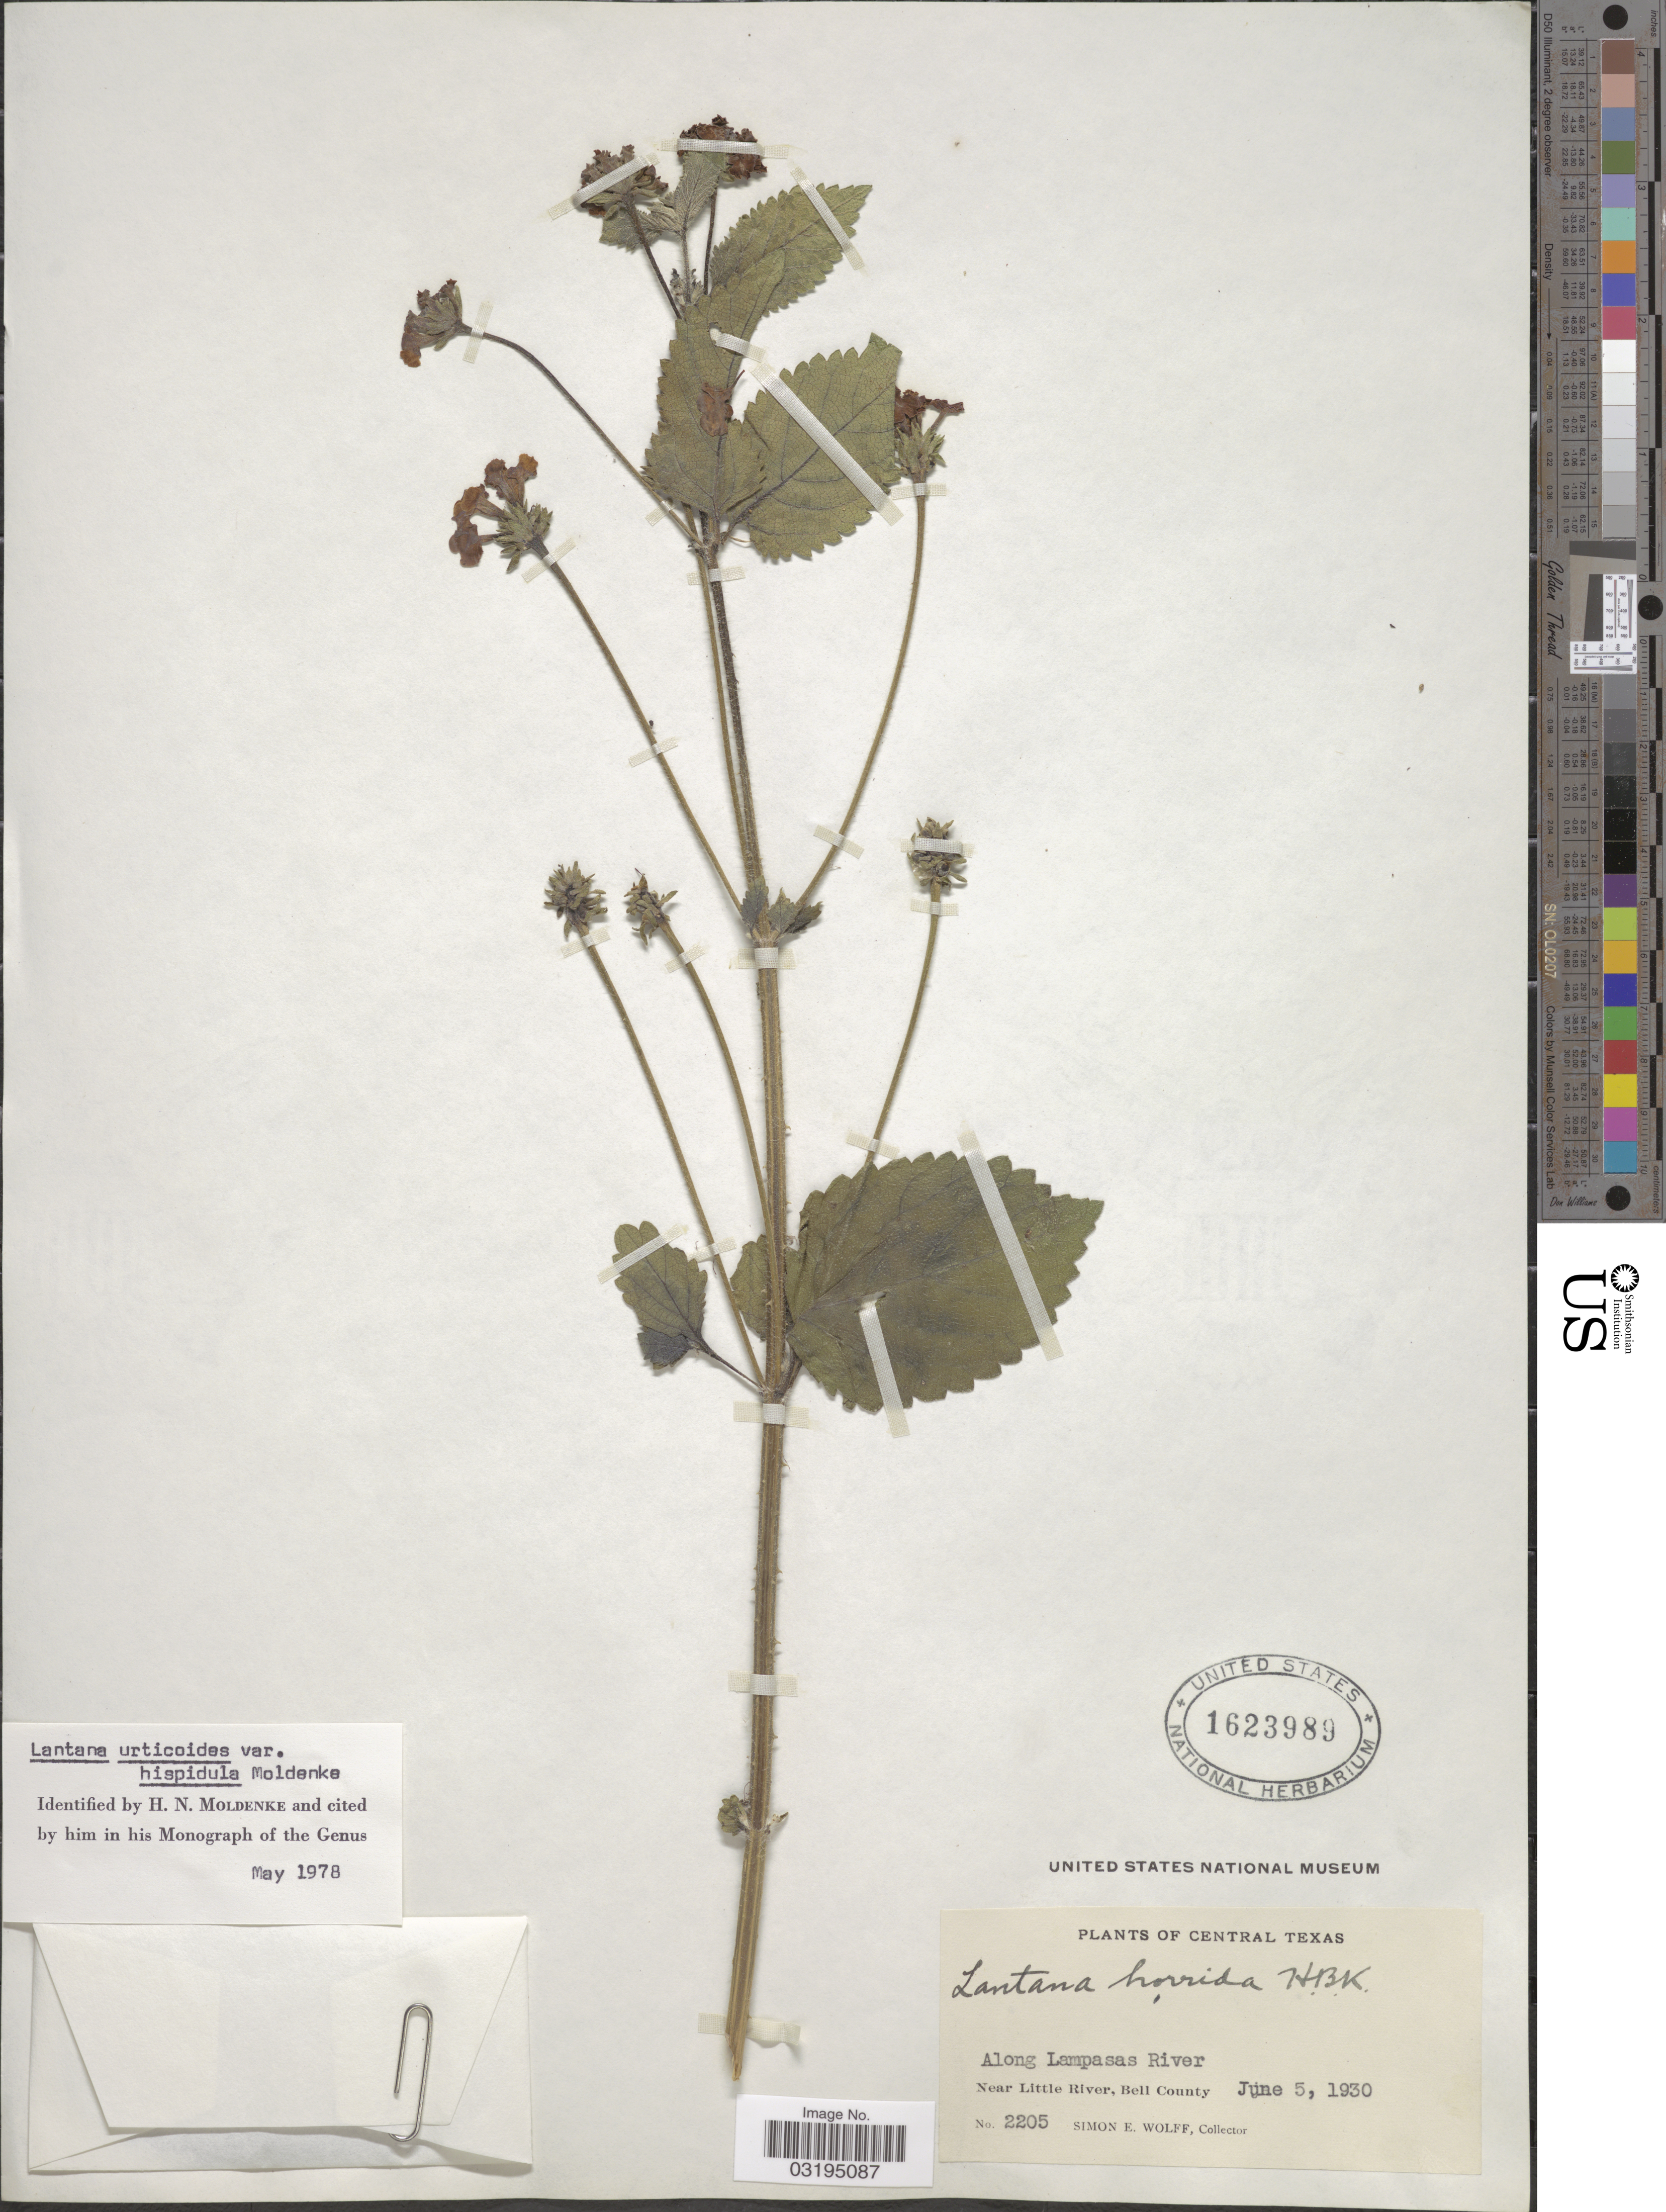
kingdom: Plantae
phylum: Tracheophyta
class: Magnoliopsida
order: Lamiales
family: Verbenaceae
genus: Lantana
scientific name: Lantana urticoides var. hispidula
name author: Moldenke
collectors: S. E. Wolff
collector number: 2205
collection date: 1930-06-05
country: United States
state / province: Texas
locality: Central Texas. Along Lampasas River. Near Little River, Bell County.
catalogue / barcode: US 1623989